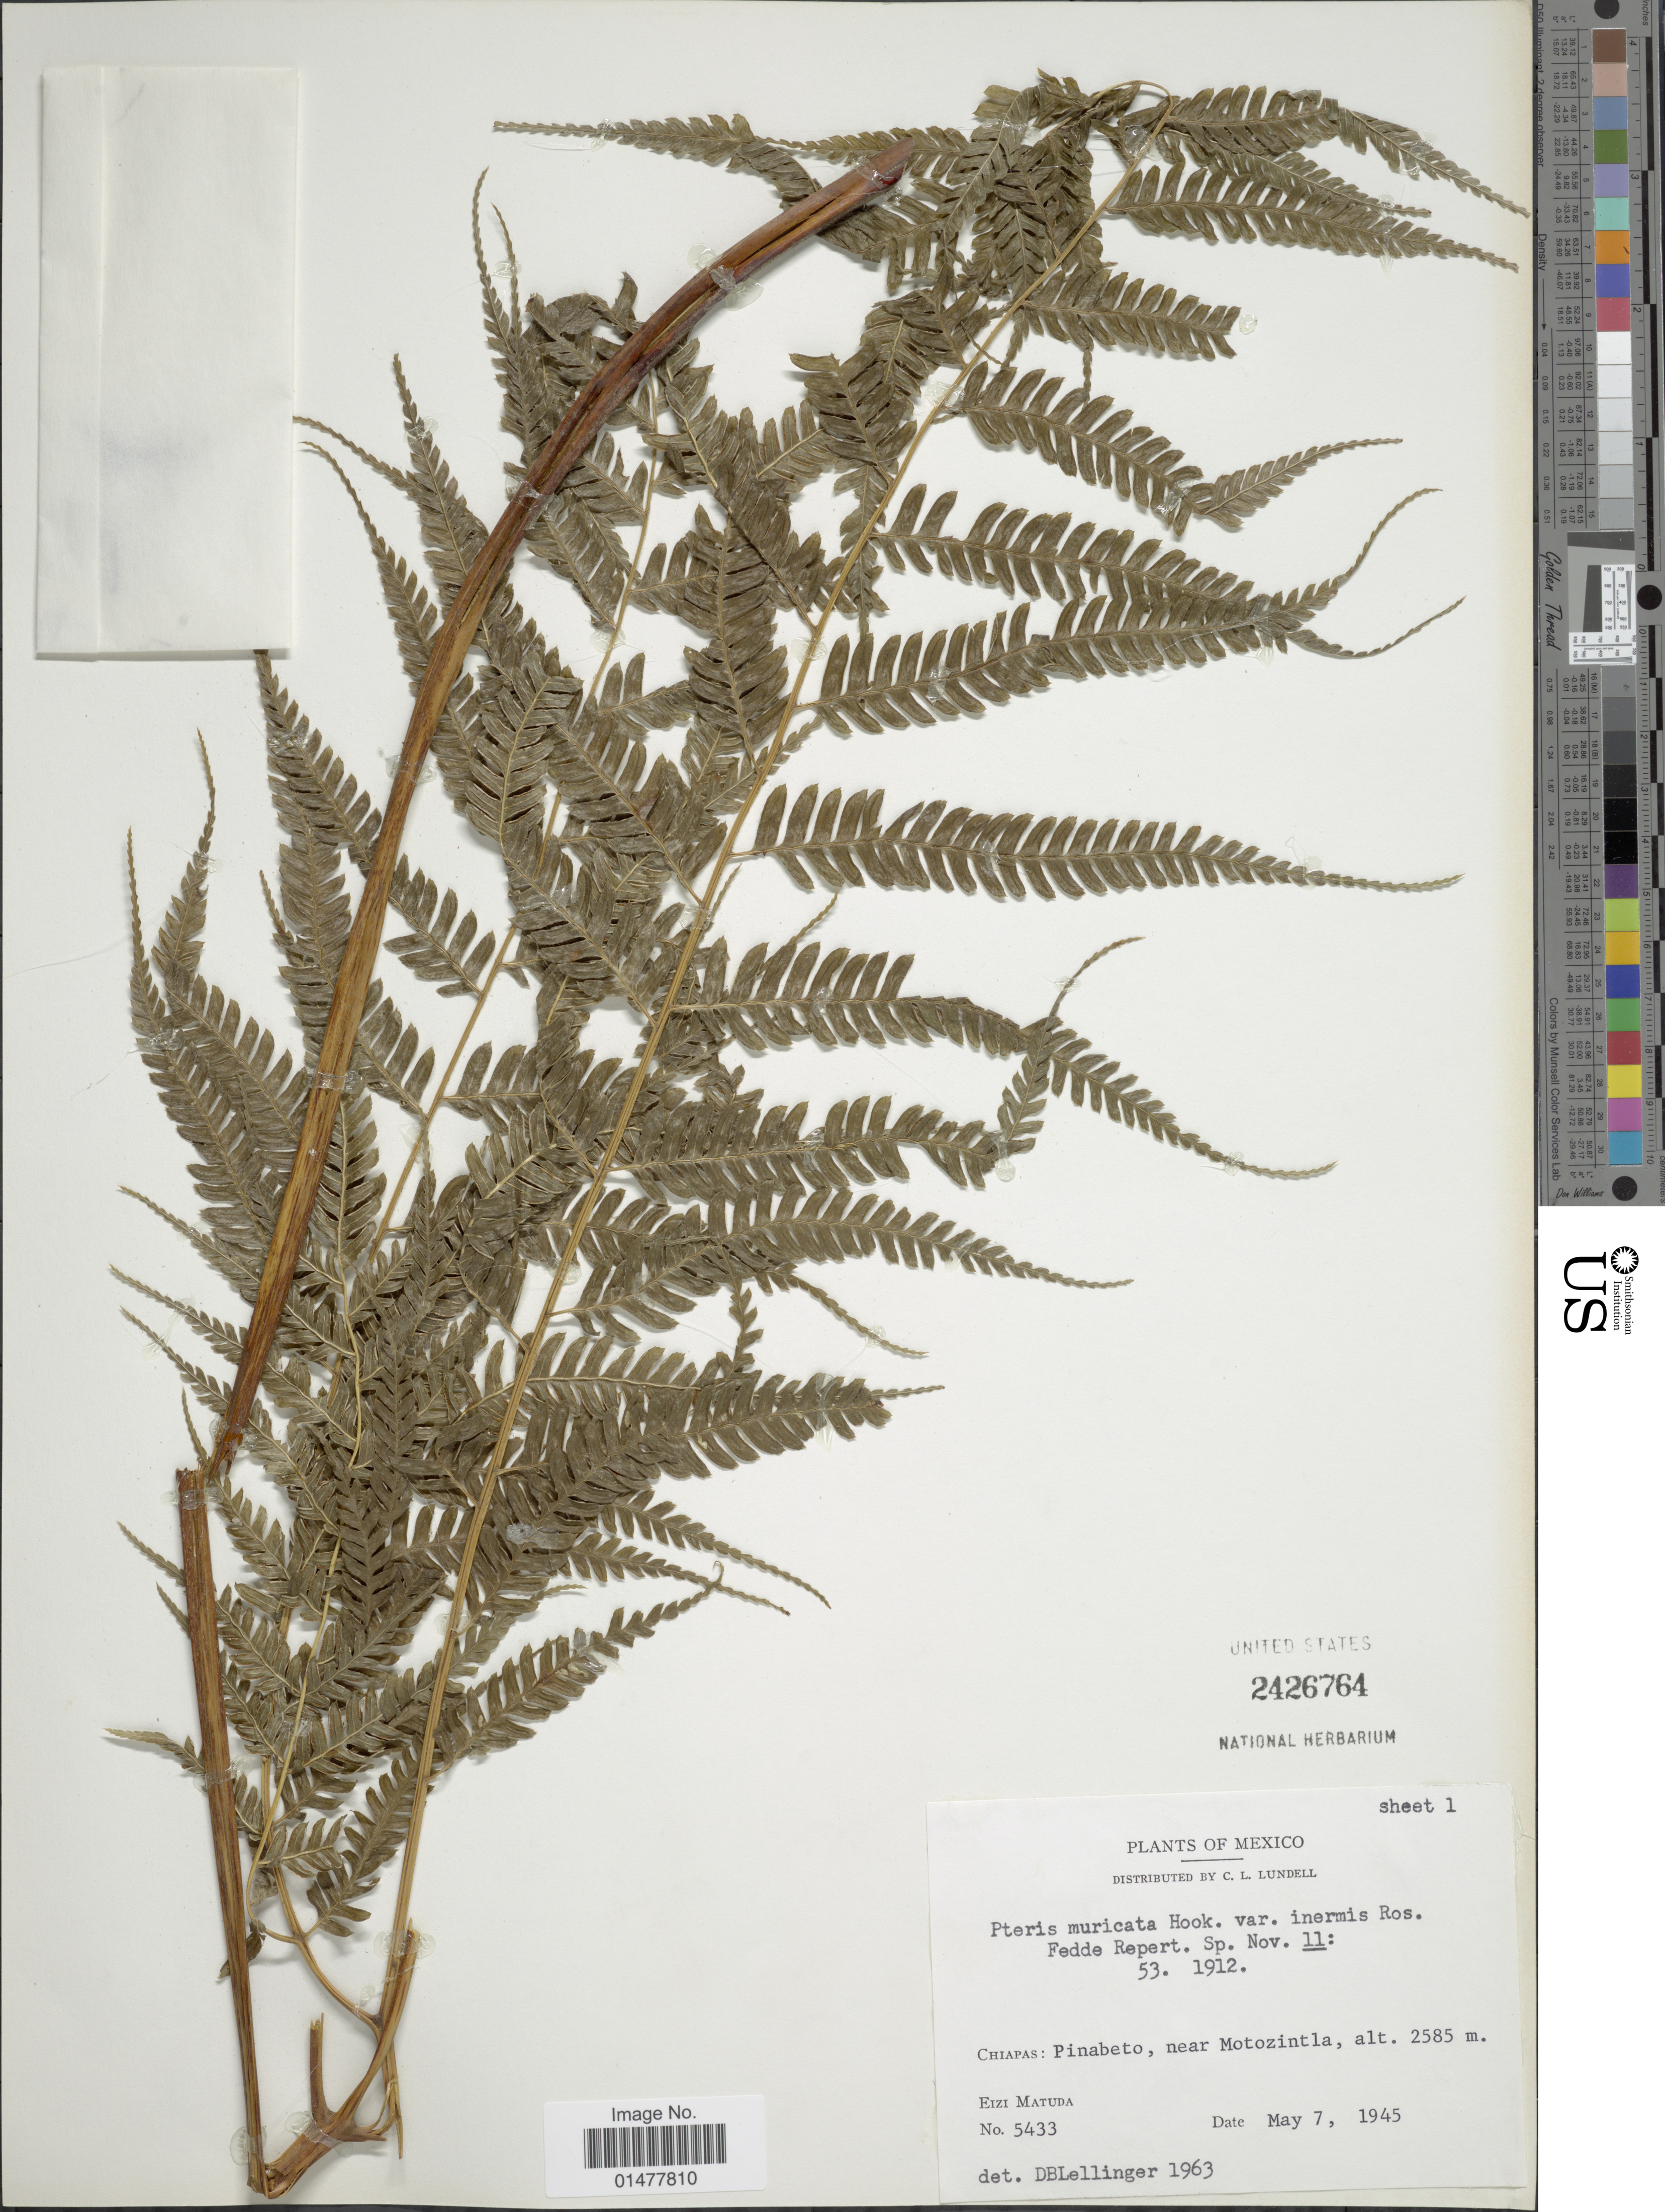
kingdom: Plantae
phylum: Tracheophyta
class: Polypodiopsida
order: Polypodiales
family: Pteridaceae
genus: Pteris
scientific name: Pteris muricata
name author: Rosenst.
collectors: E. Matuda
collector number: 5433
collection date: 1945-05-07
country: Mexico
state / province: Chiapas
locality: Pinabeto, near Motozintla.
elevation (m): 2585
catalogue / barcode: US 2426764